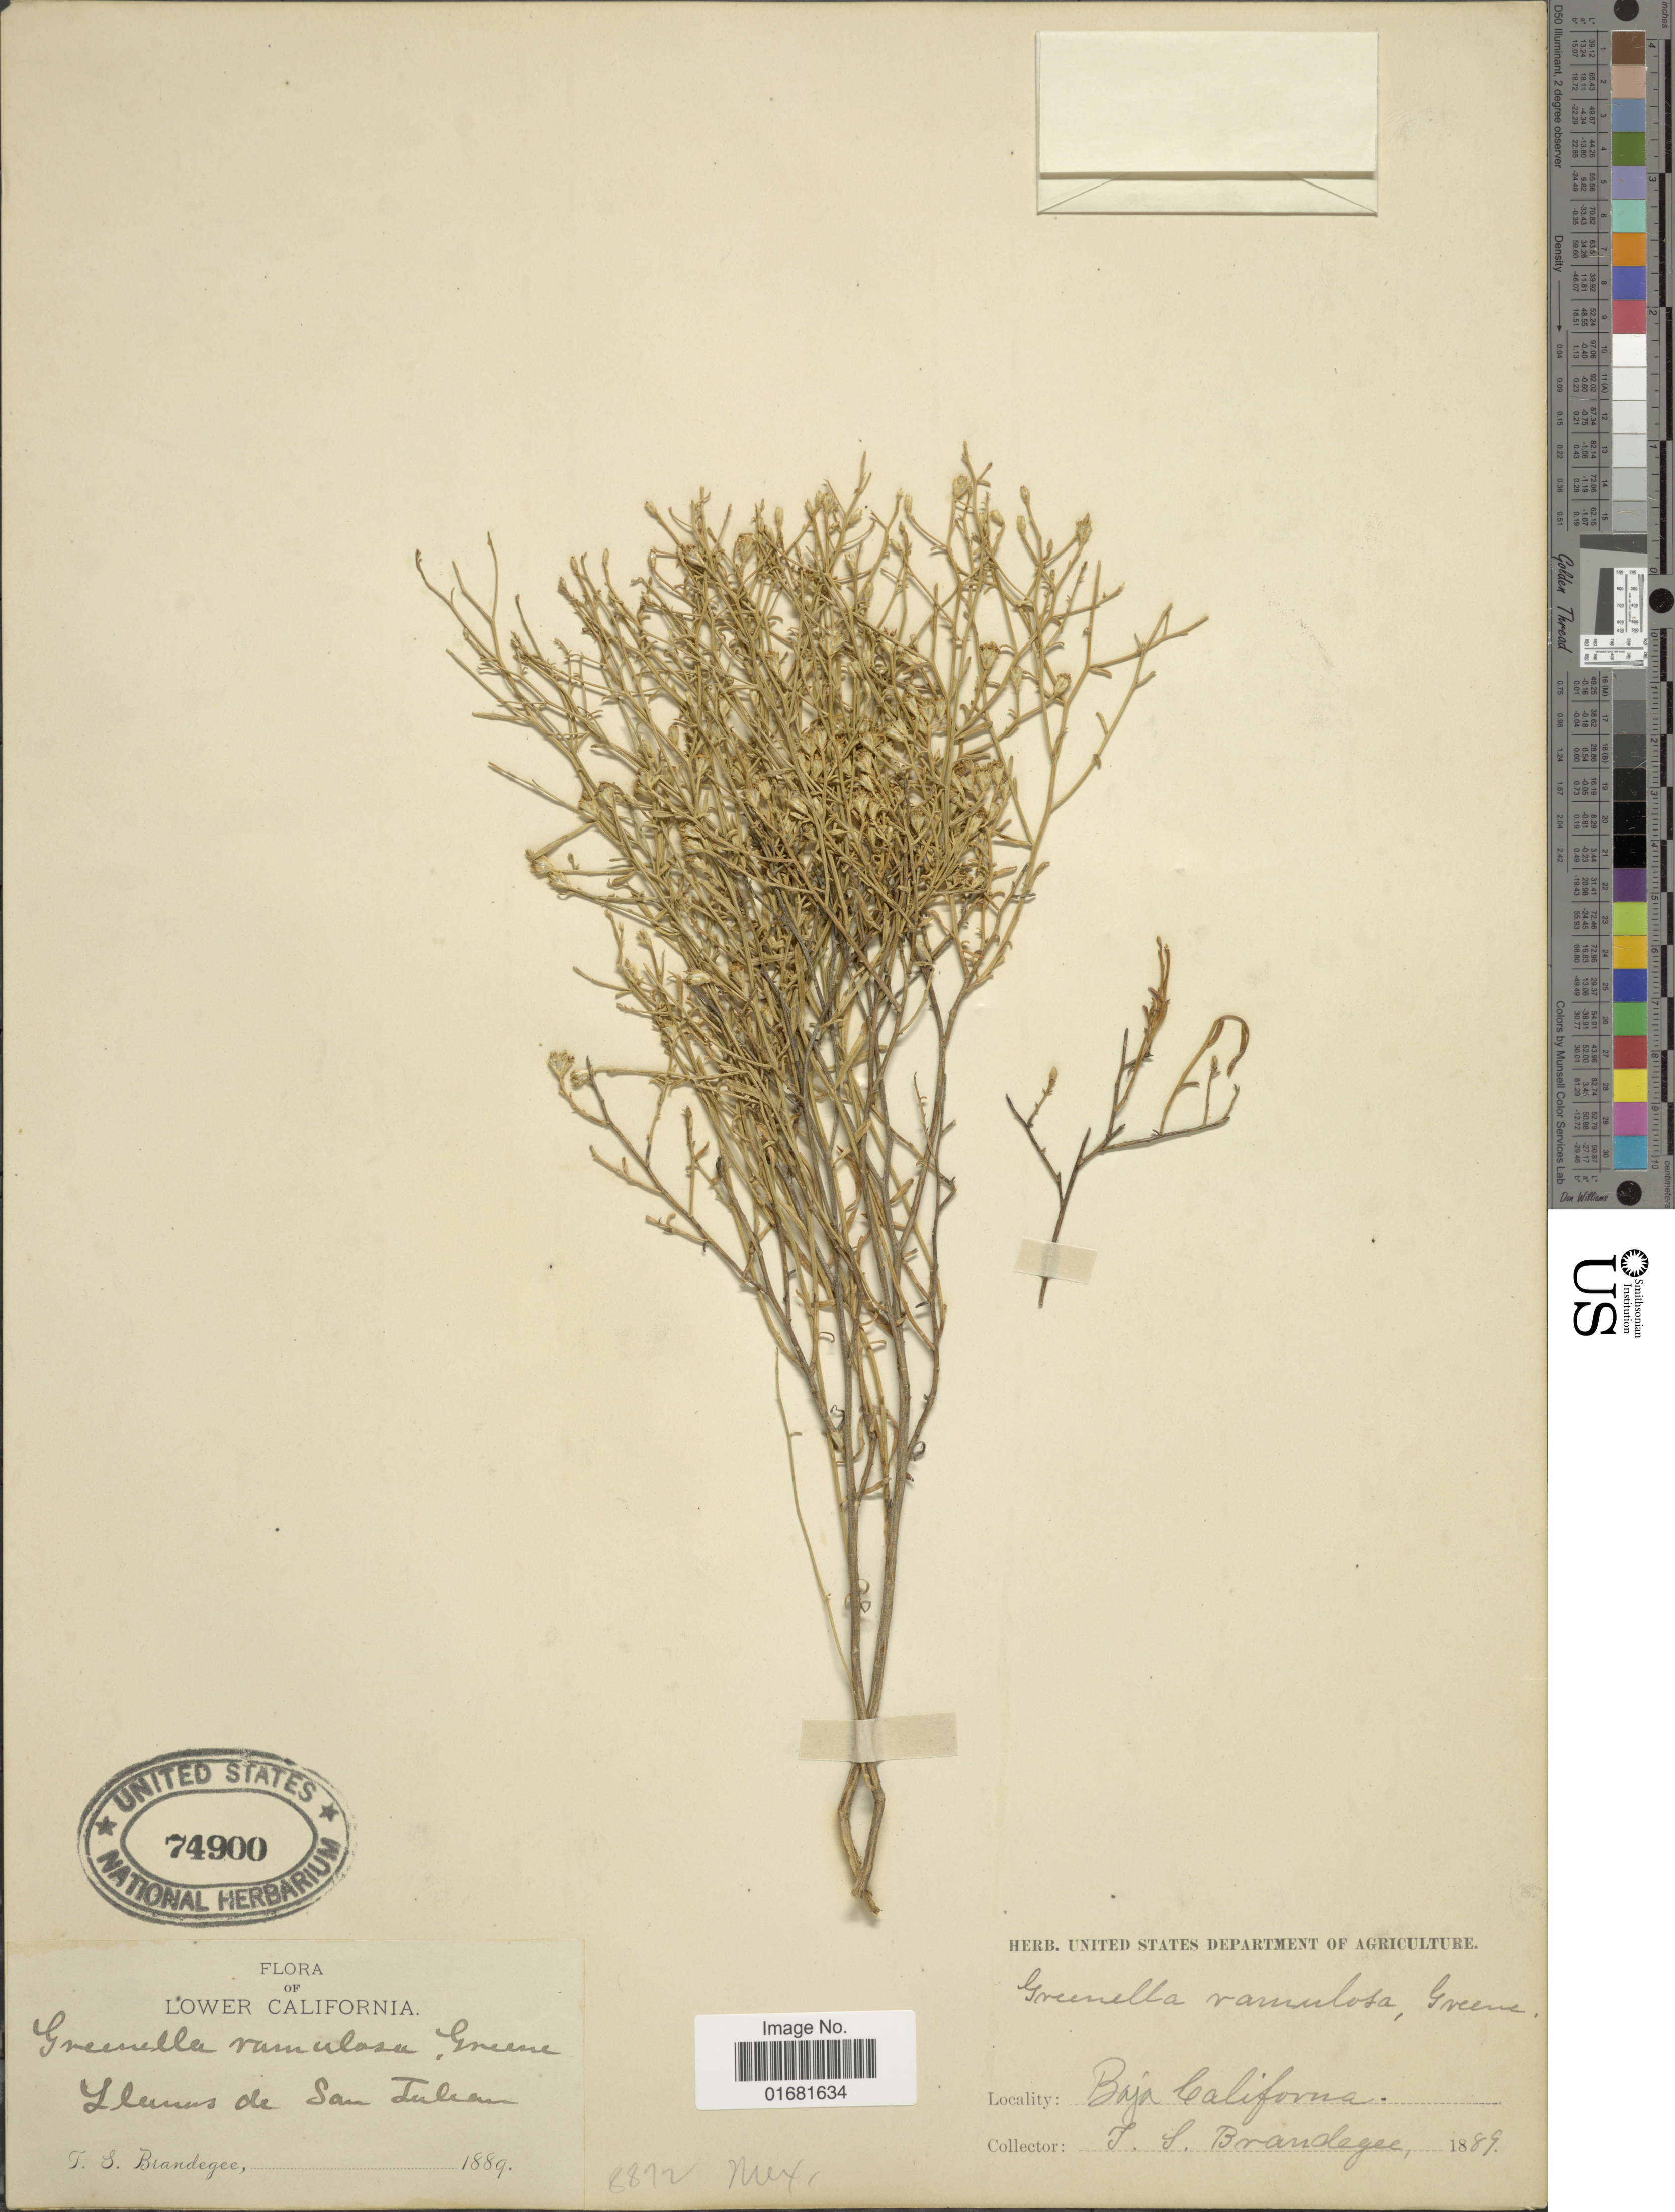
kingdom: Plantae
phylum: Tracheophyta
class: Magnoliopsida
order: Asterales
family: Asteraceae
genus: Gutierrezia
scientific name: Gutierrezia ramulosa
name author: (Greene) M.A. Lane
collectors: J. S. Brandegee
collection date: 1889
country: Mexico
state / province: Baja California Norte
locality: Lower California. Llanas de San Julian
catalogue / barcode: US 74900